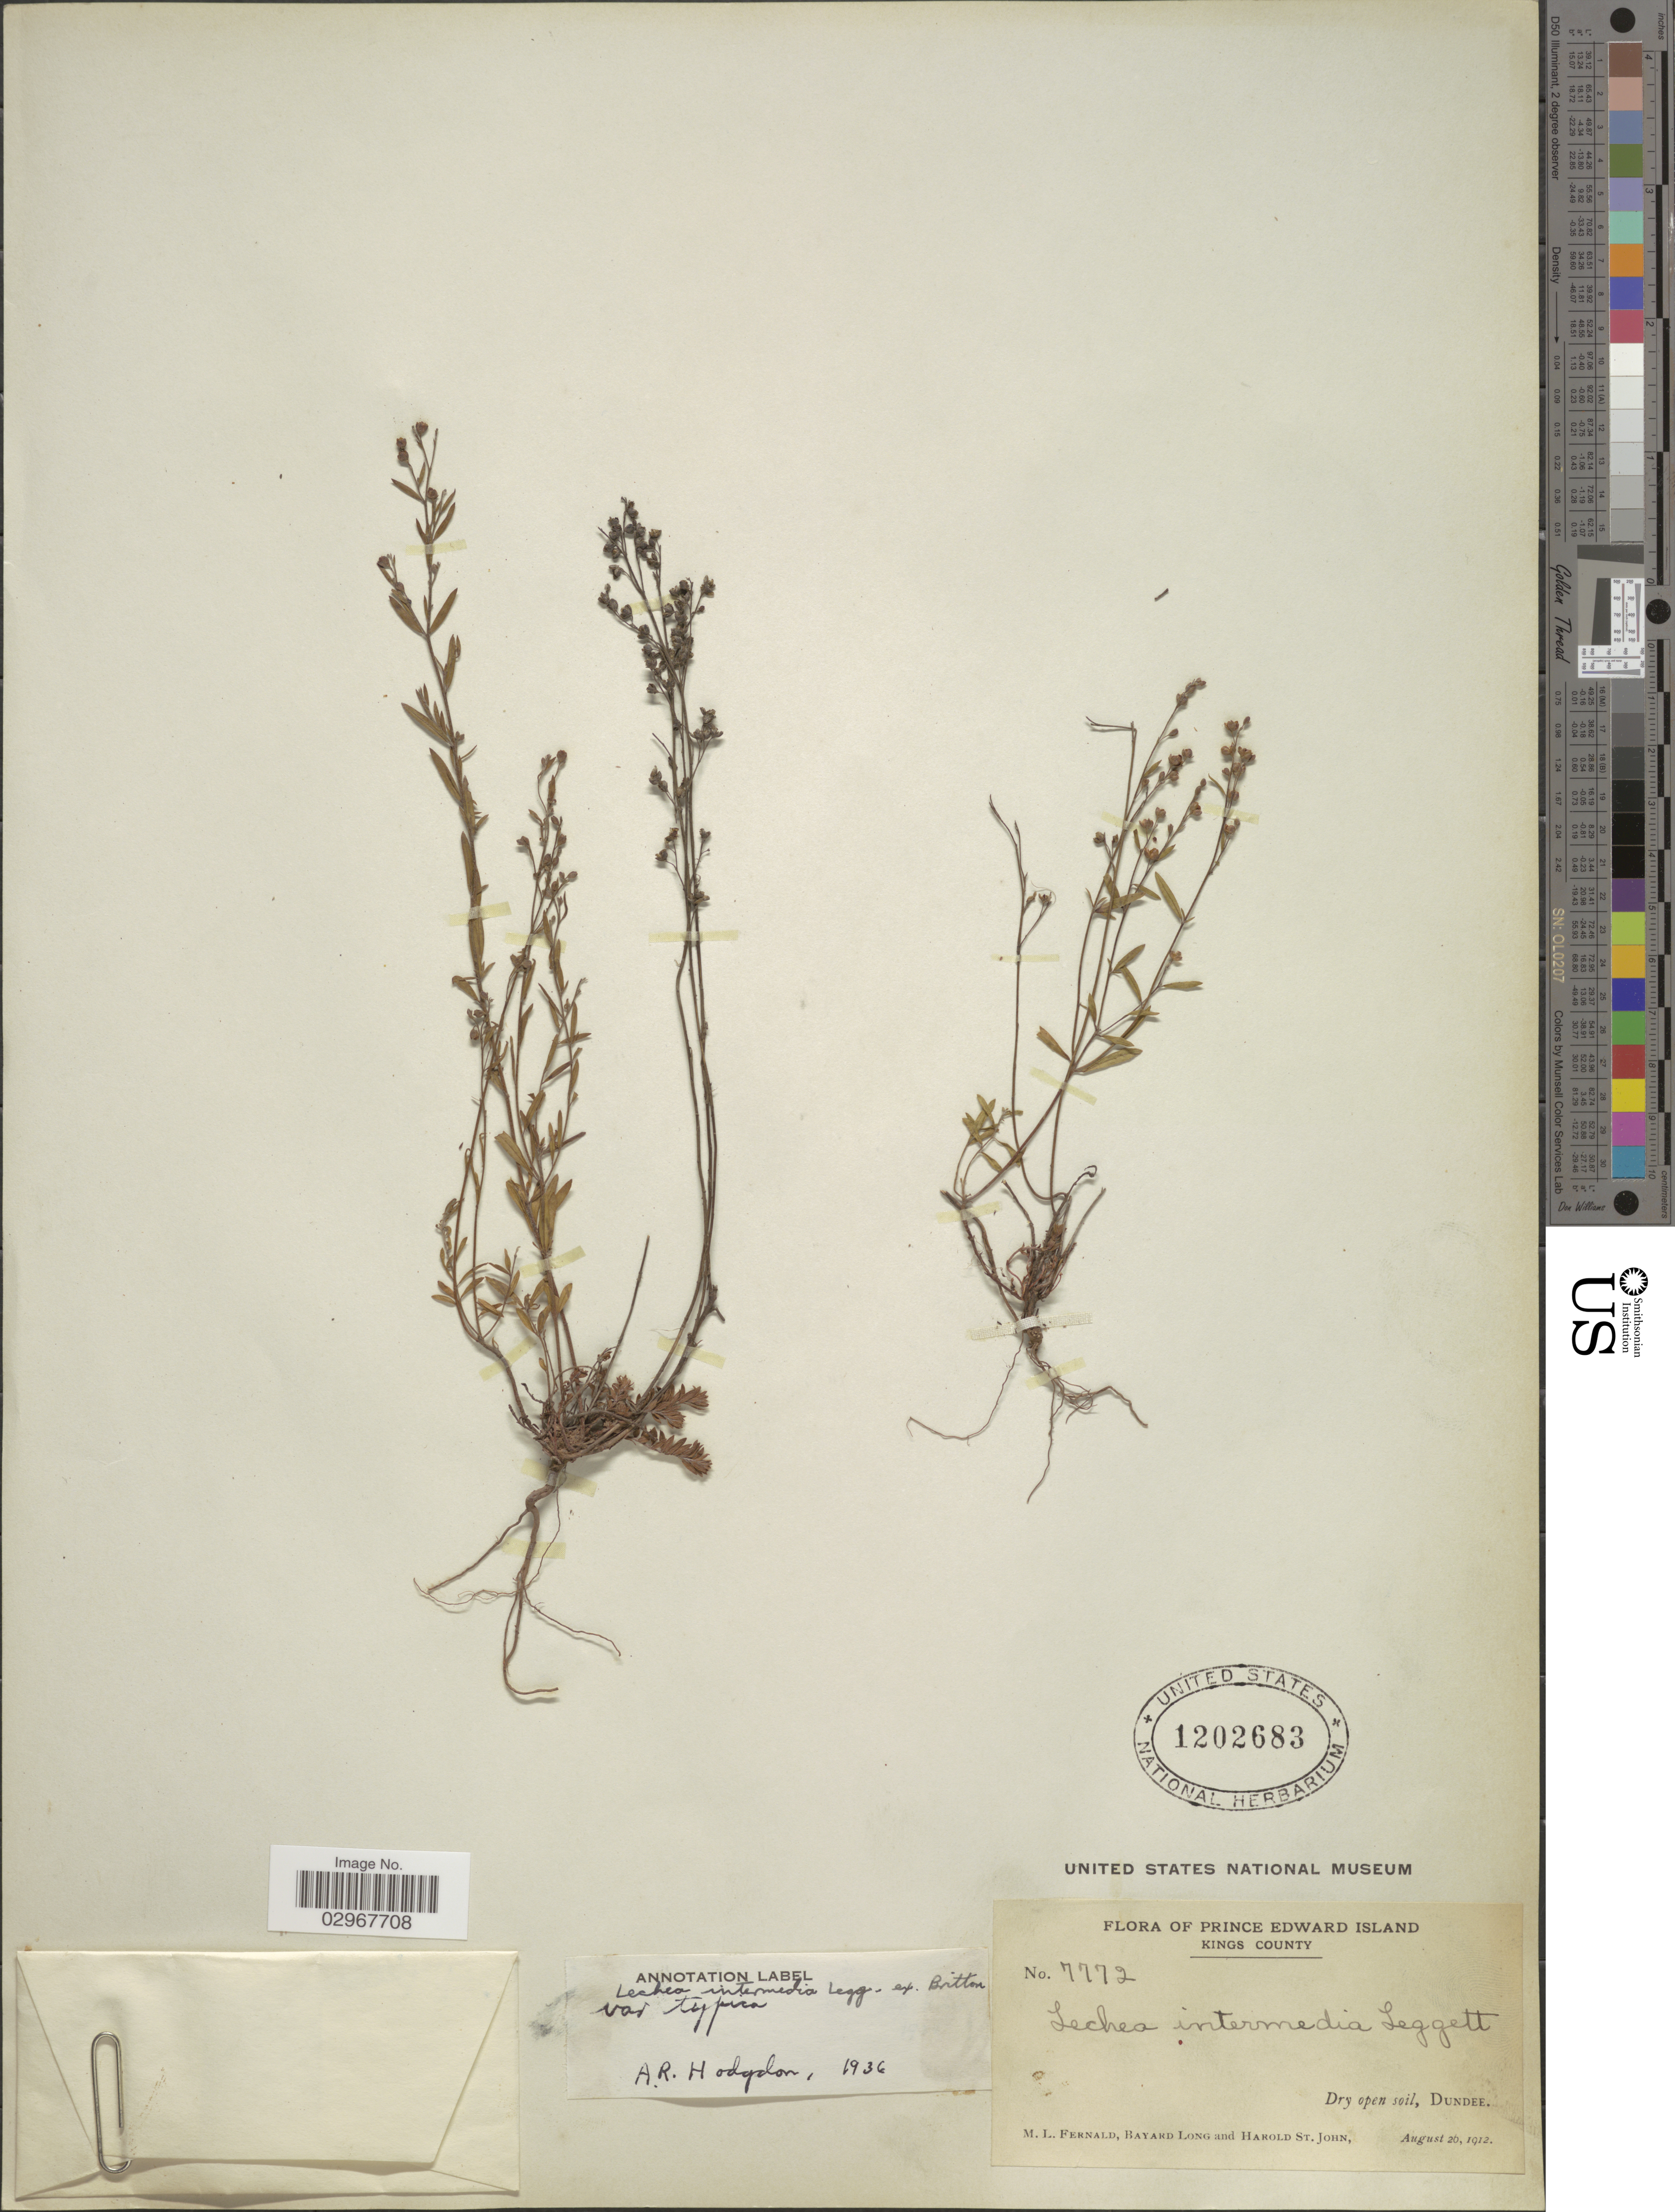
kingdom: Plantae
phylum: Tracheophyta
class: Magnoliopsida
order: Malvales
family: Cistaceae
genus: Lechea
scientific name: Lechea intermedia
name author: Legg. ex Britton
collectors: M. L. Fernald, B. Long & H. St. John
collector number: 7772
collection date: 1912-08-20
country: Canada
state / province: Prince Edward Island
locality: Kings County. Dundee.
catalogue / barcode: US 1202683